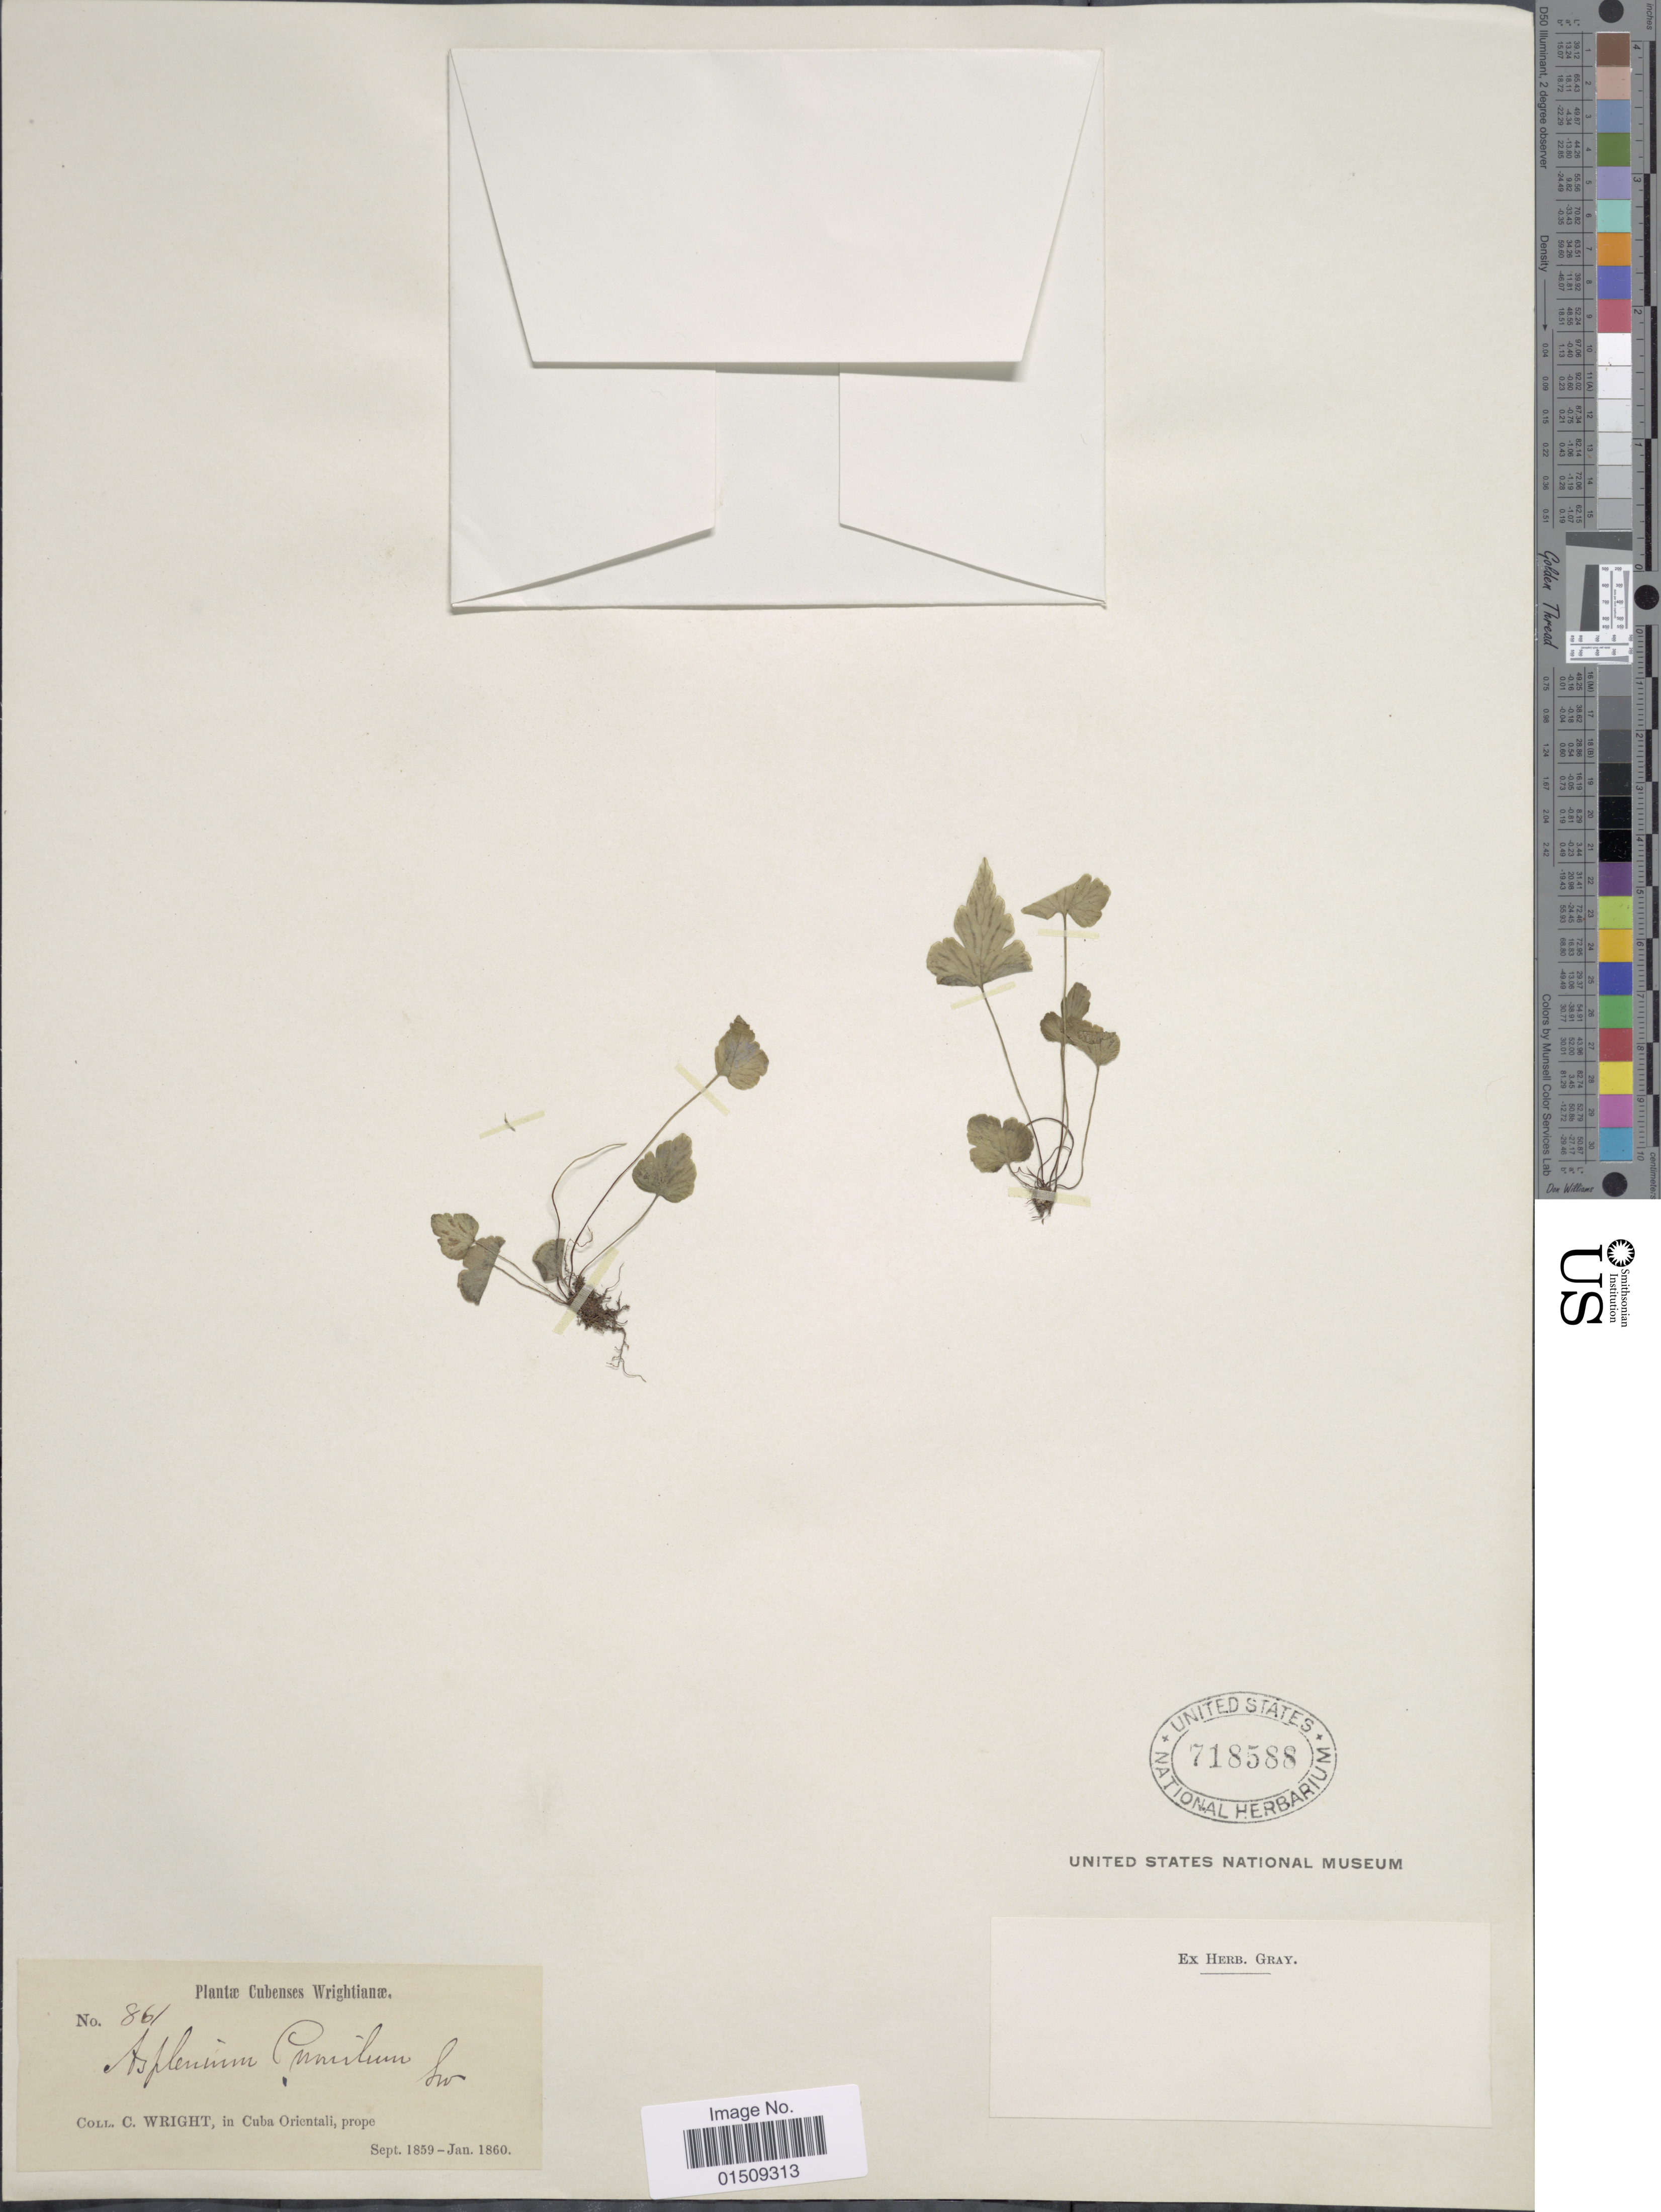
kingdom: Plantae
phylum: Tracheophyta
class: Polypodiopsida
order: Polypodiales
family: Aspleniaceae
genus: Asplenium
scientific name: Asplenium pumilum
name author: Sw.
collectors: C. Wright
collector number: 861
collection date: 1859-09/1860-01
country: Cuba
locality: Cubenses, in Cuba Orientali, prope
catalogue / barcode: US 718588